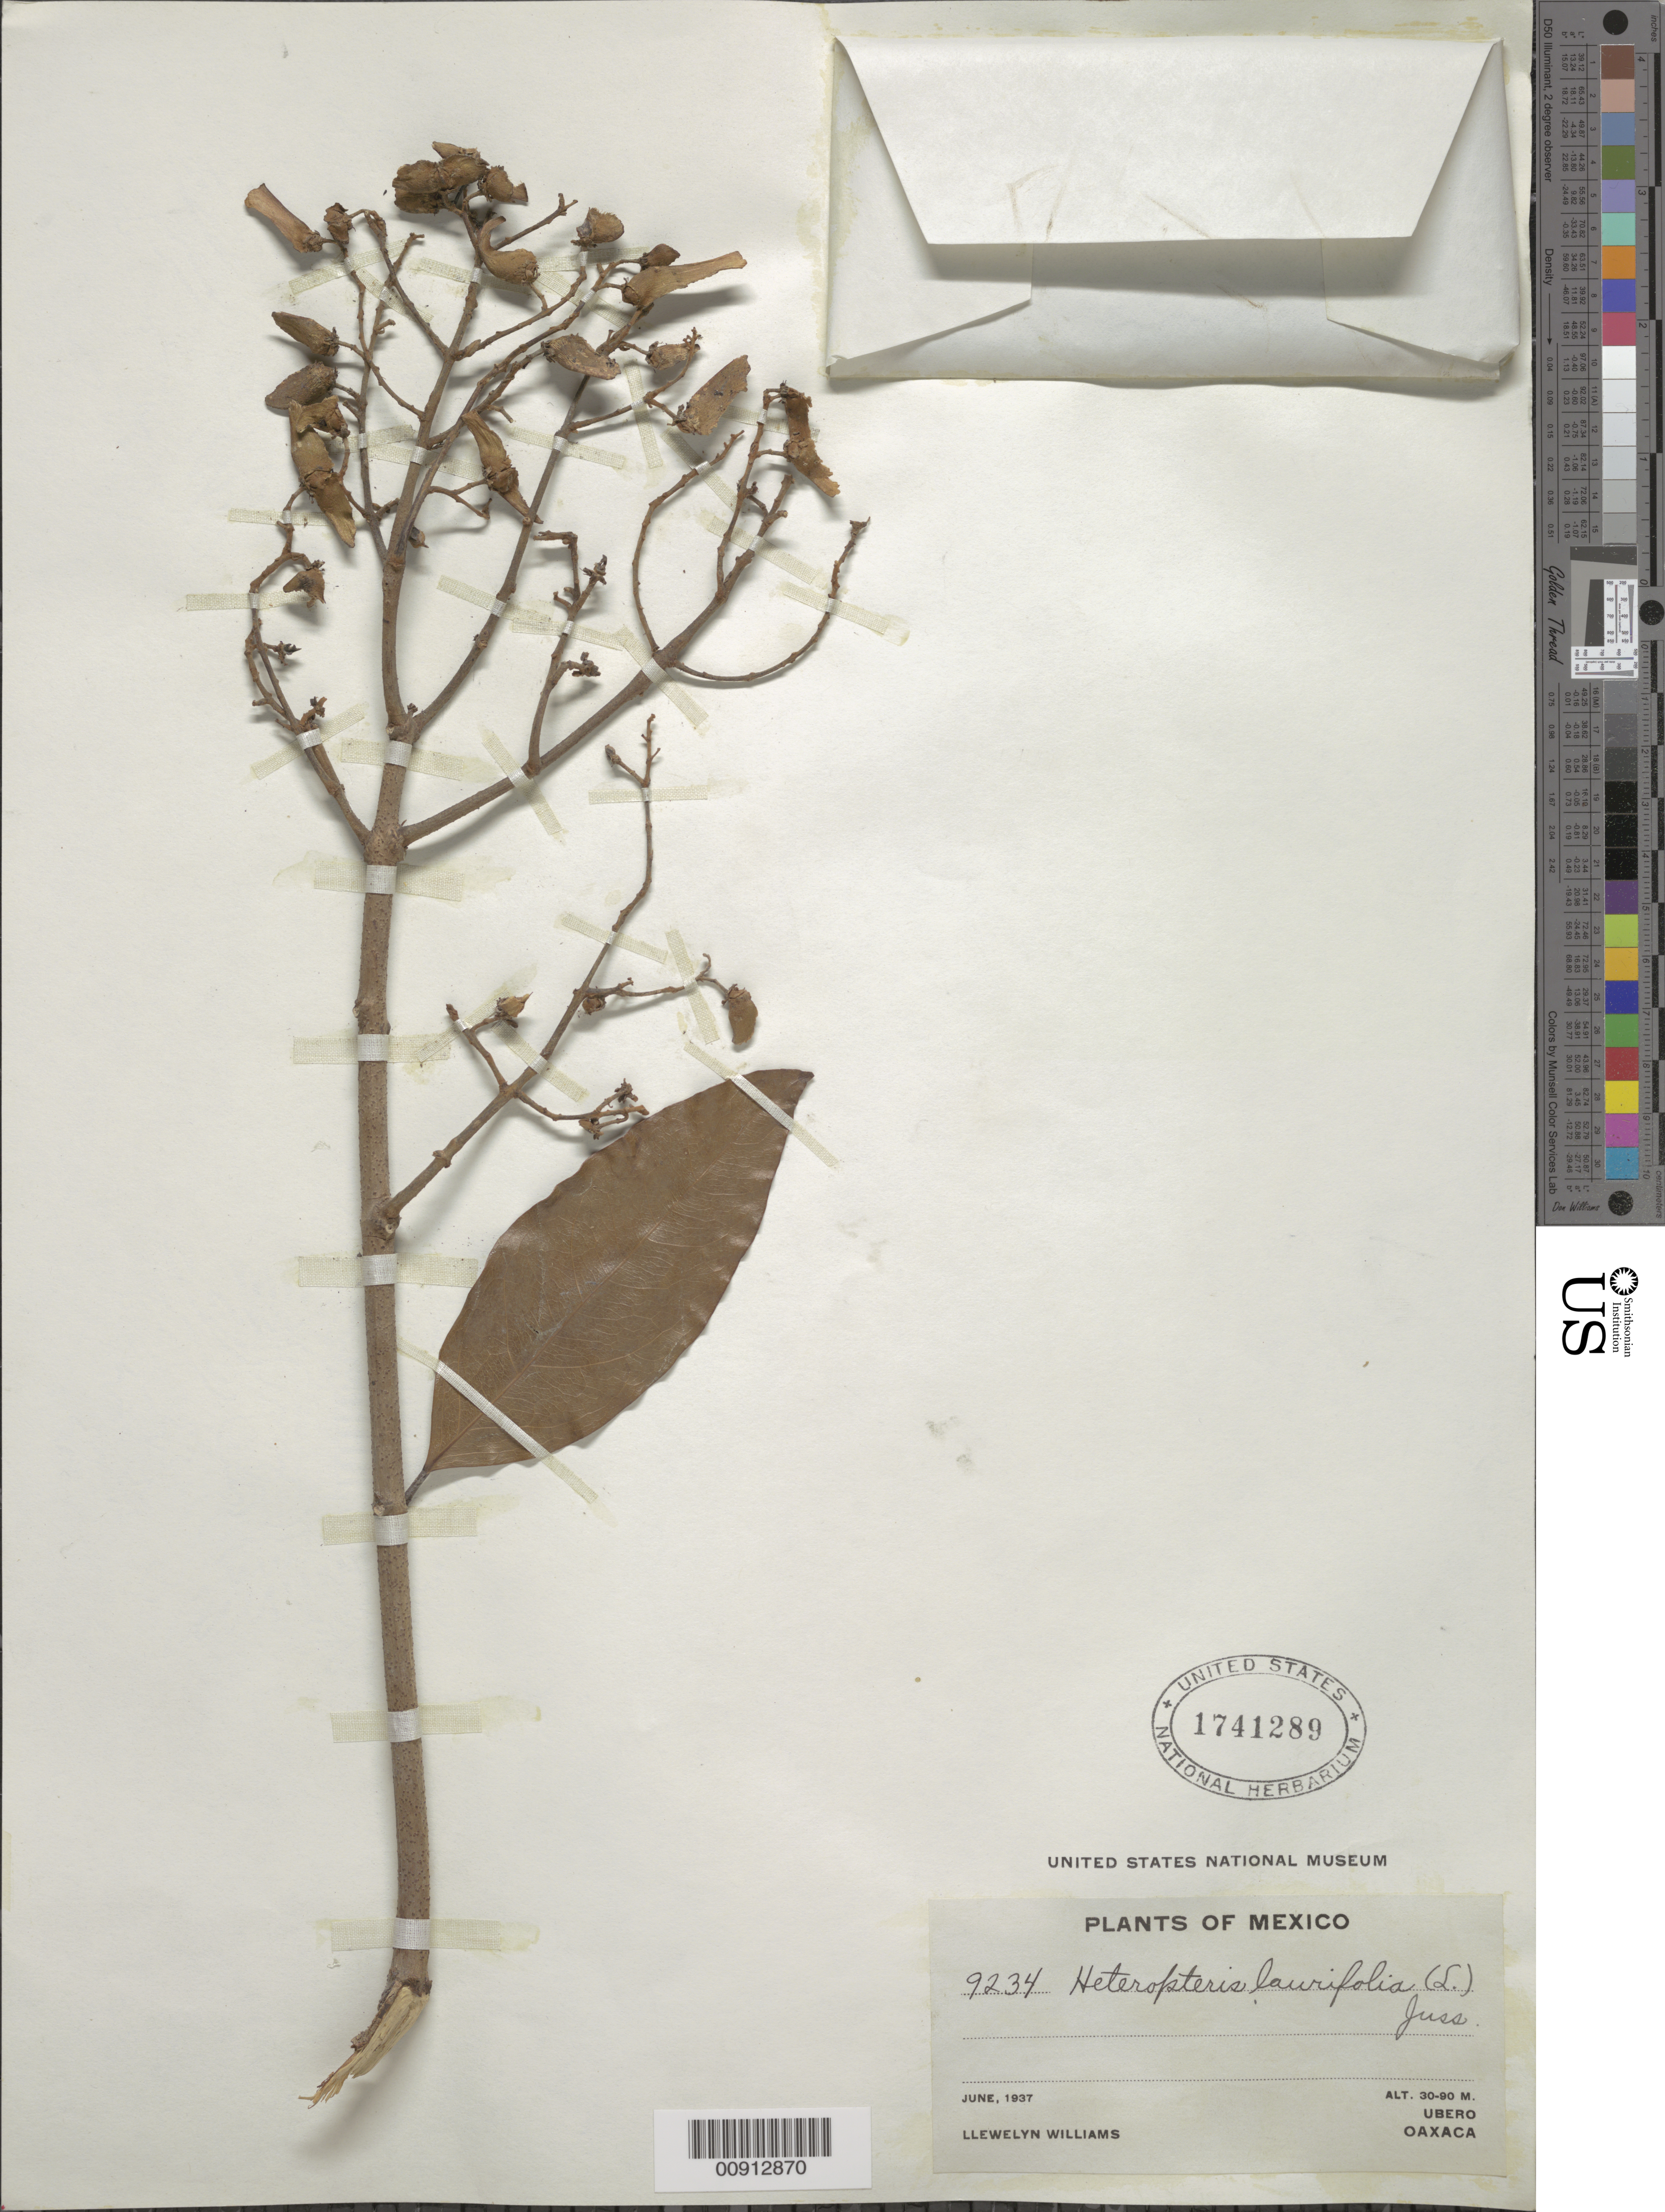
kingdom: Plantae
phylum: Tracheophyta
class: Magnoliopsida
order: Malpighiales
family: Malpighiaceae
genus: Heteropterys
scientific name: Heteropterys laurifolia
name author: (L.) A. Juss.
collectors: L. Williams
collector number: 9234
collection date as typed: Jun 1937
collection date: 1937-06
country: Mexico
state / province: Oaxaca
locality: Ubero, Oaxaca.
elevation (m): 90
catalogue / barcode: US 1741289